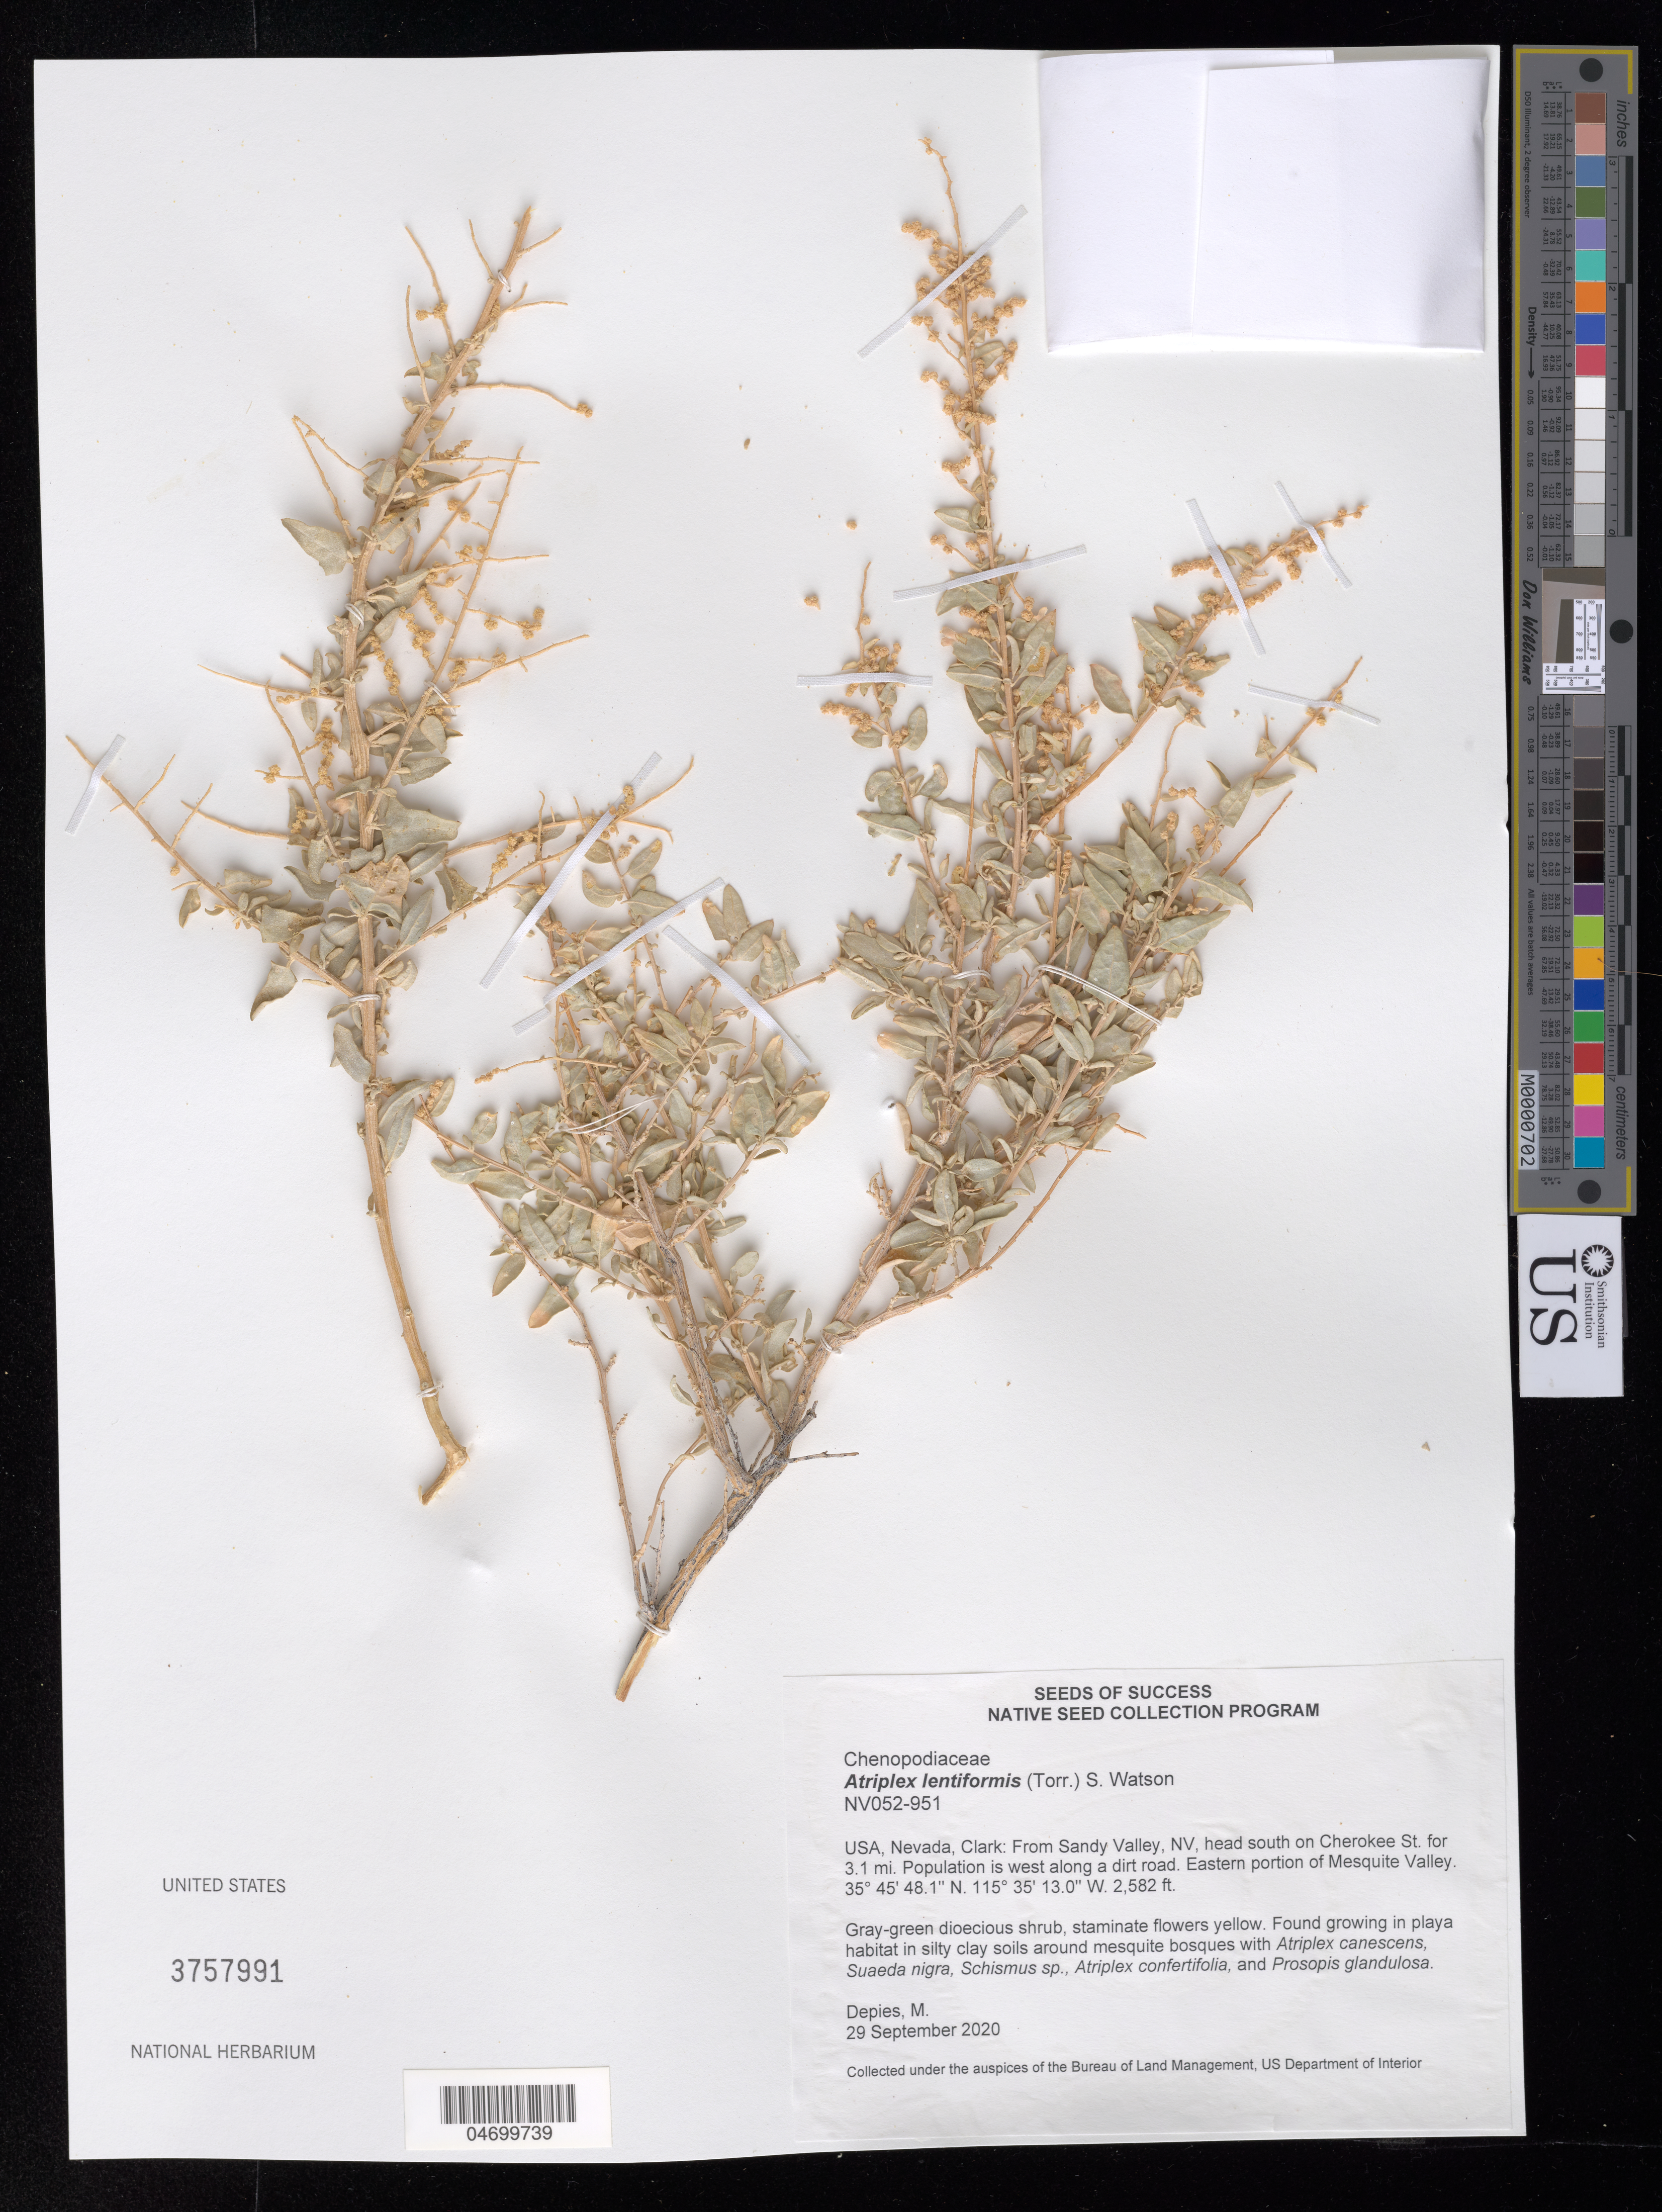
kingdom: Plantae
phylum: Tracheophyta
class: Magnoliopsida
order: Caryophyllales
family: Amaranthaceae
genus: Atriplex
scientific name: Atriplex lentiformis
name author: (Torr.) S. Watson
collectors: M. Depies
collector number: NV052-951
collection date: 2020-09-29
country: United States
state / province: Nevada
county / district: Clark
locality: Eastern portion of Mesquite Valley.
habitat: Silty clay soils. Playa, mosquite bosque. With Prosopis glandulosa, Atriplex confertifolia, Suaeda nigra, Schismus sp., etc.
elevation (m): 787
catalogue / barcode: US 3757991